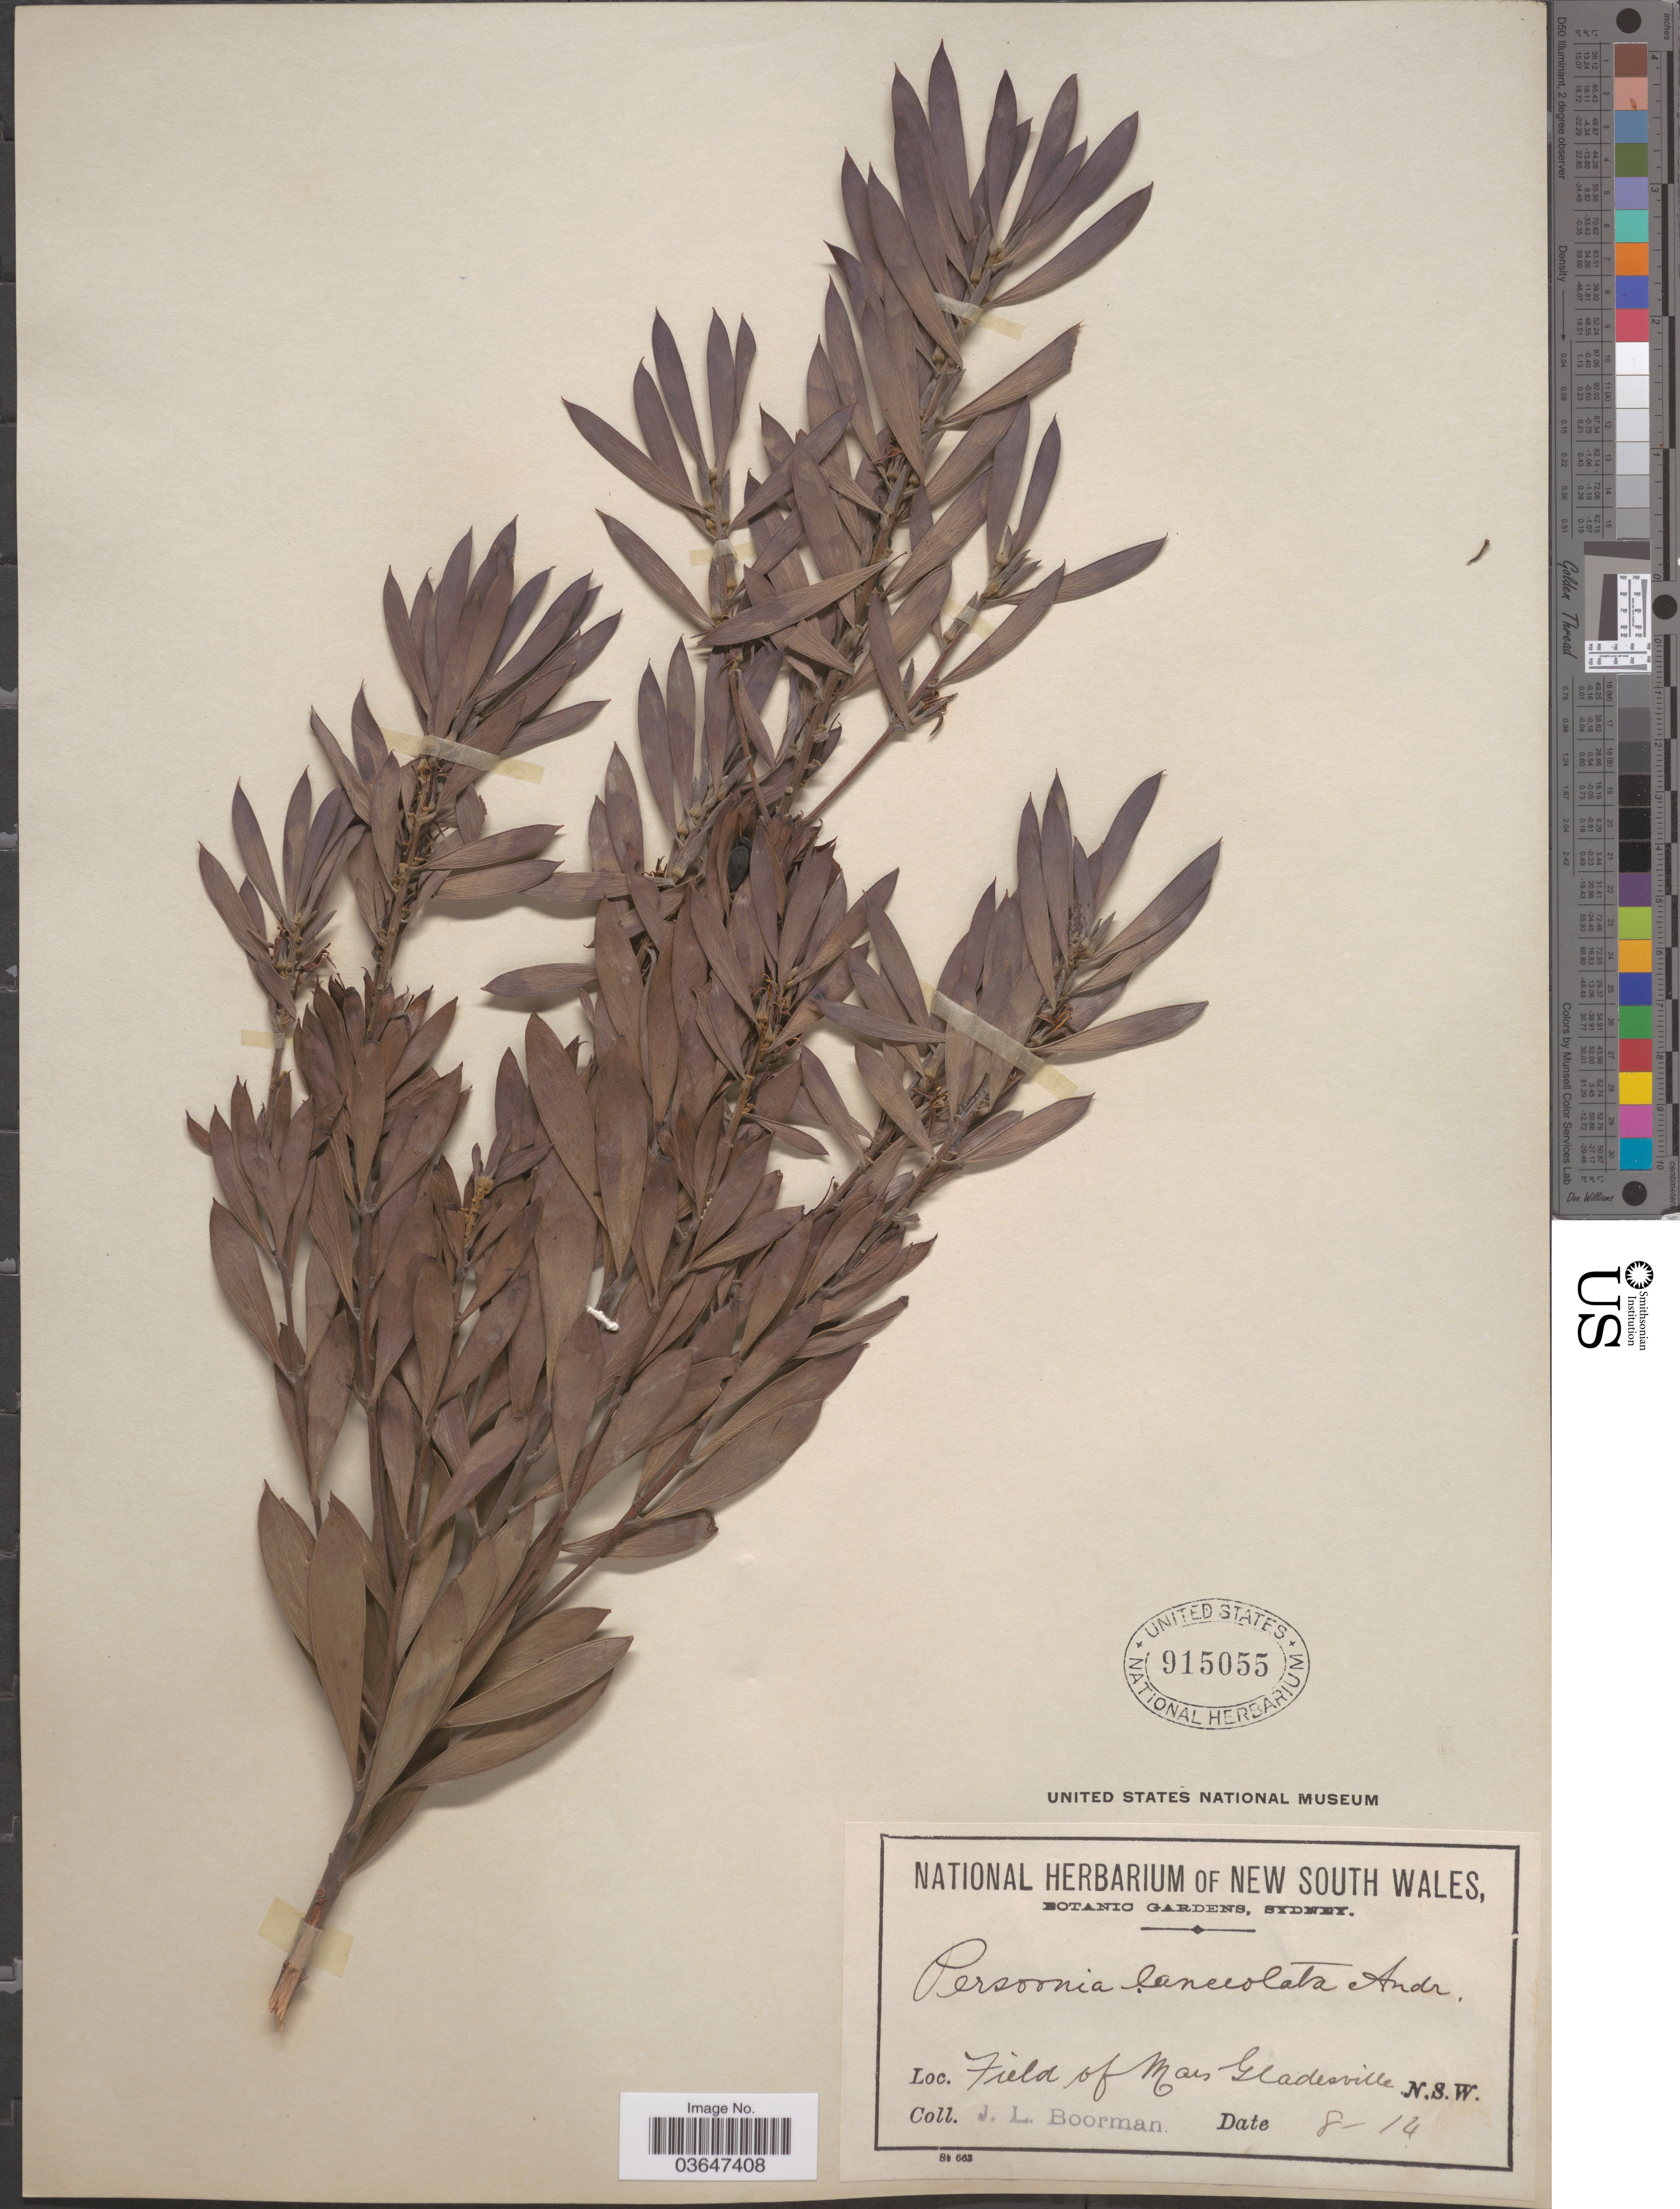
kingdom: Plantae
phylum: Tracheophyta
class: Magnoliopsida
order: Proteales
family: Proteaceae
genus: Persoonia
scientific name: Persoonia lanceolata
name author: Michx.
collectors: J. Boorman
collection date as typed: Transcribed d/m/y: /8/14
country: Australia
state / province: New South Wales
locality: Field of Mars Gladesville.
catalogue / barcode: US 915055